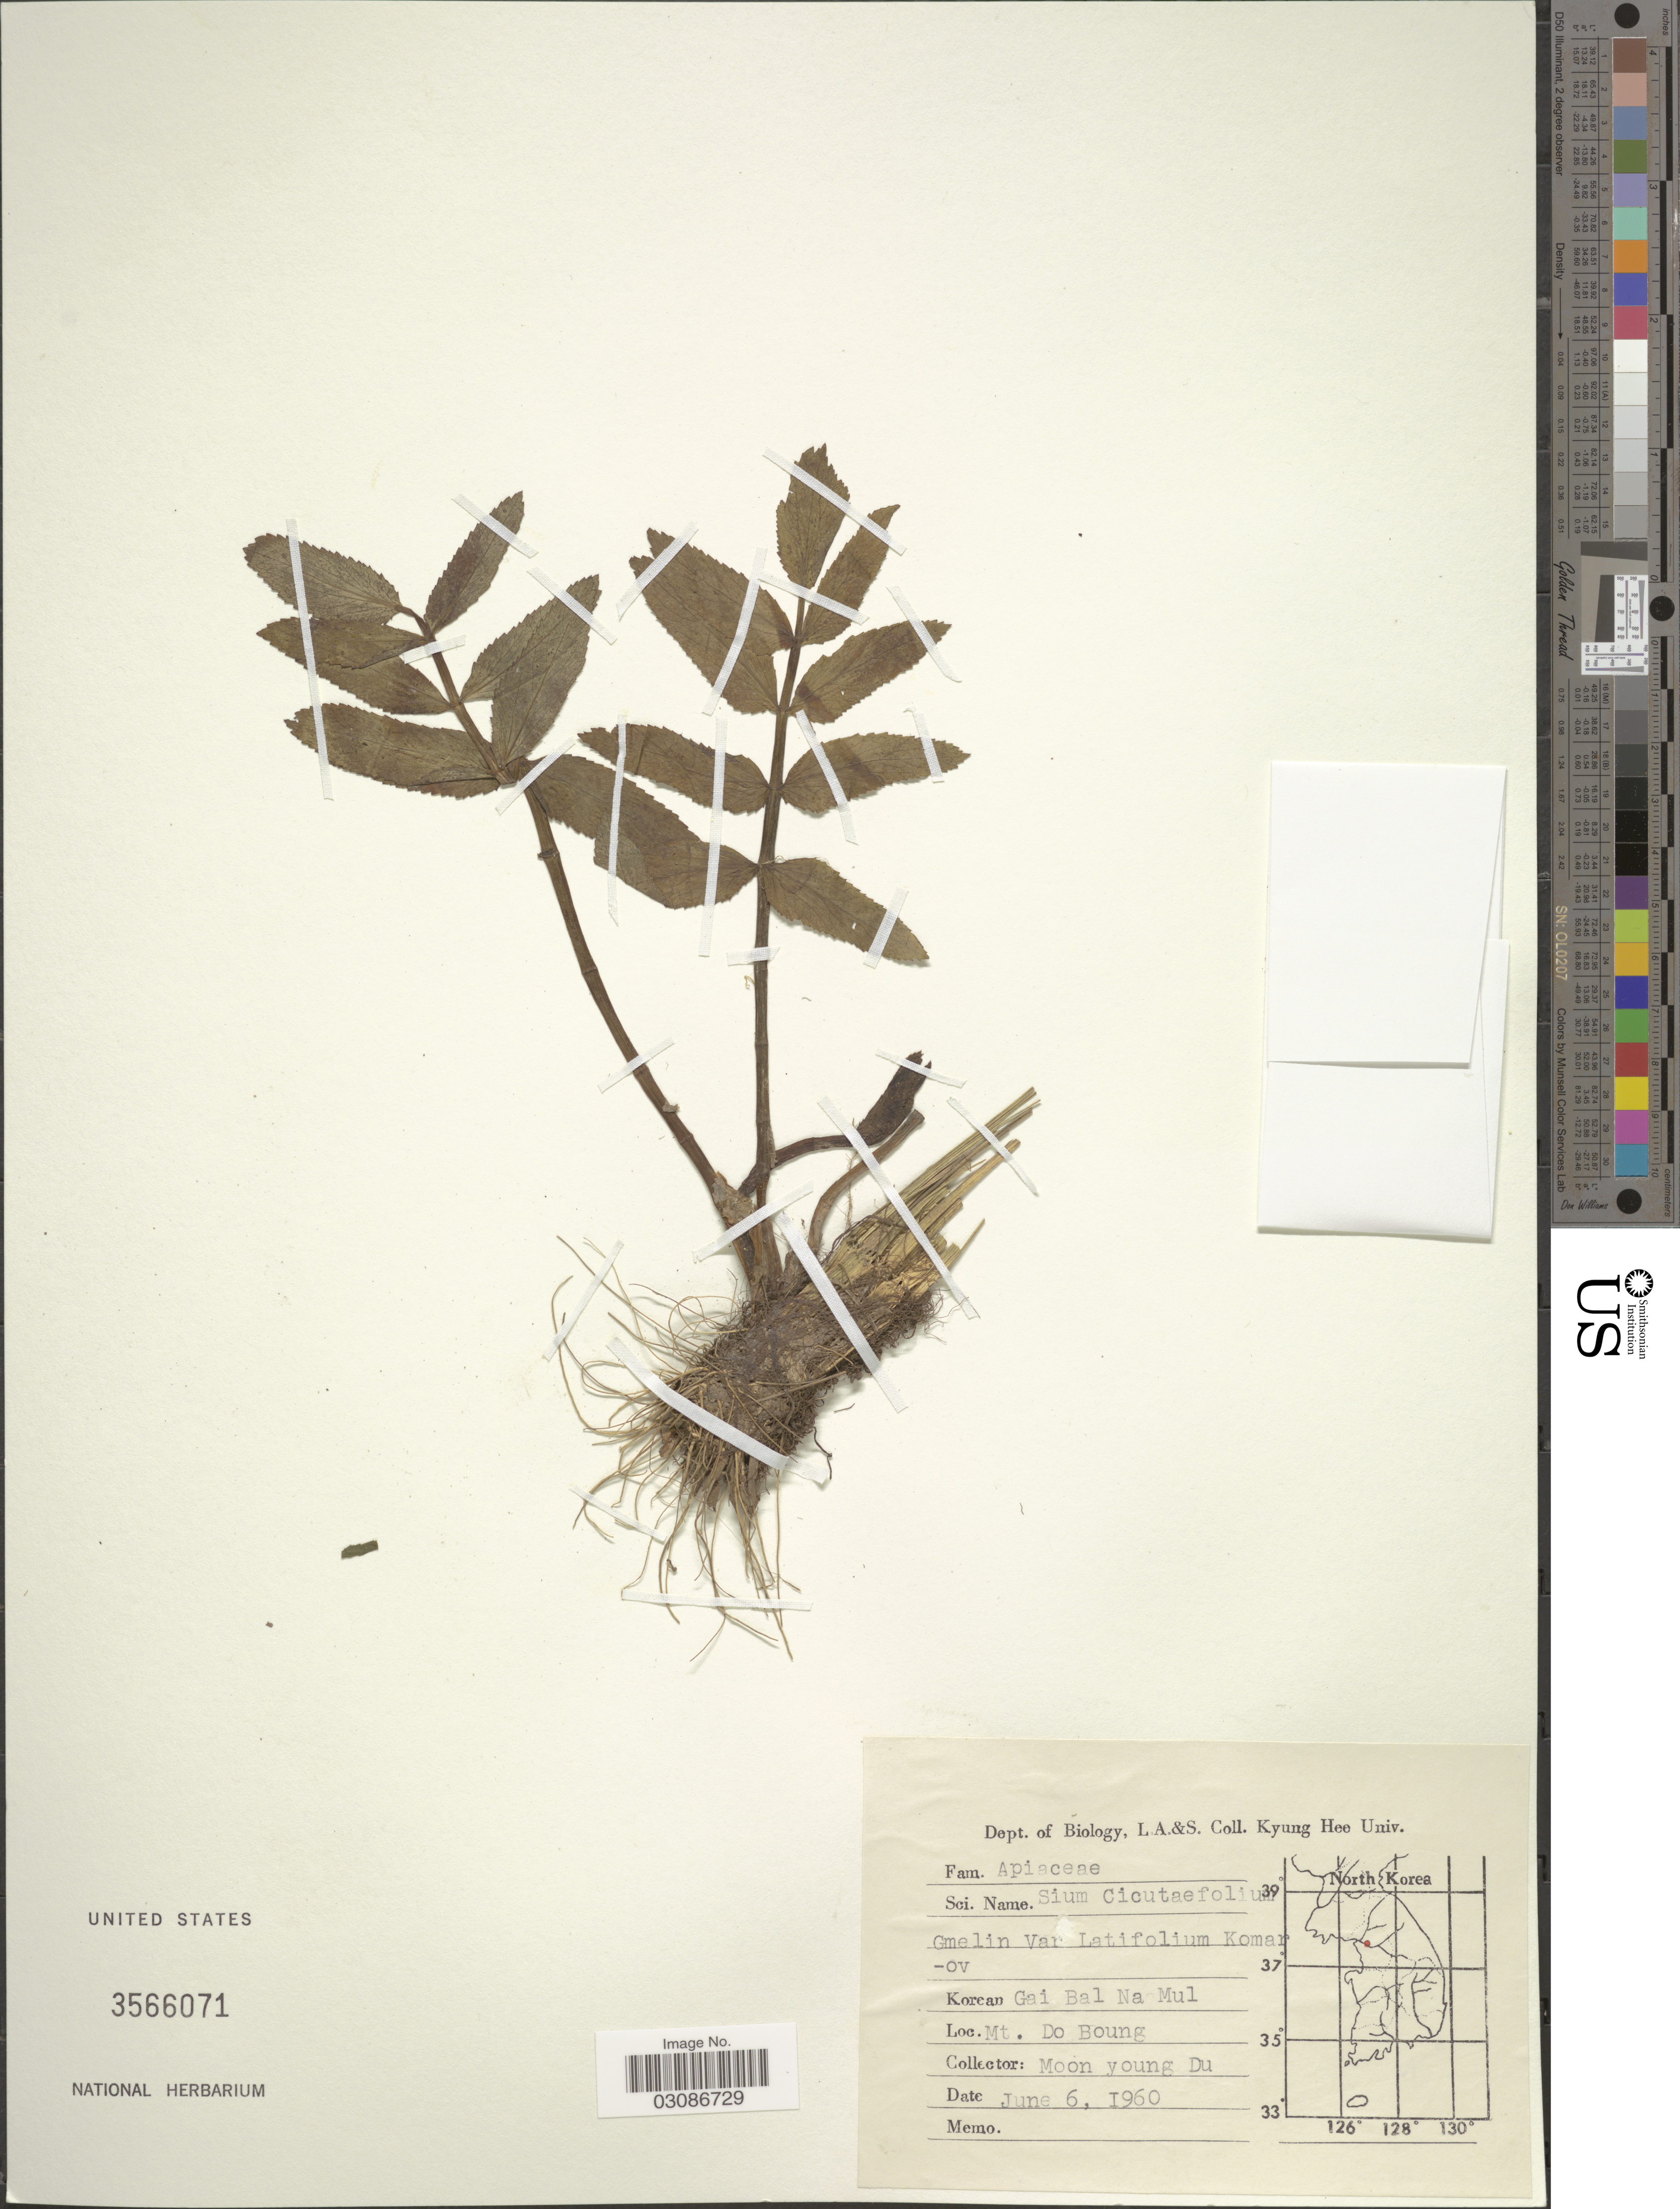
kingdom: Plantae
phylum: Tracheophyta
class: Magnoliopsida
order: Apiales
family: Apiaceae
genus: Sium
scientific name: Sium cicutifolium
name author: Schrenk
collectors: M. Young Du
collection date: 1960-06-06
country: South Korea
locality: Mt. Do Boung.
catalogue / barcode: US 3566071